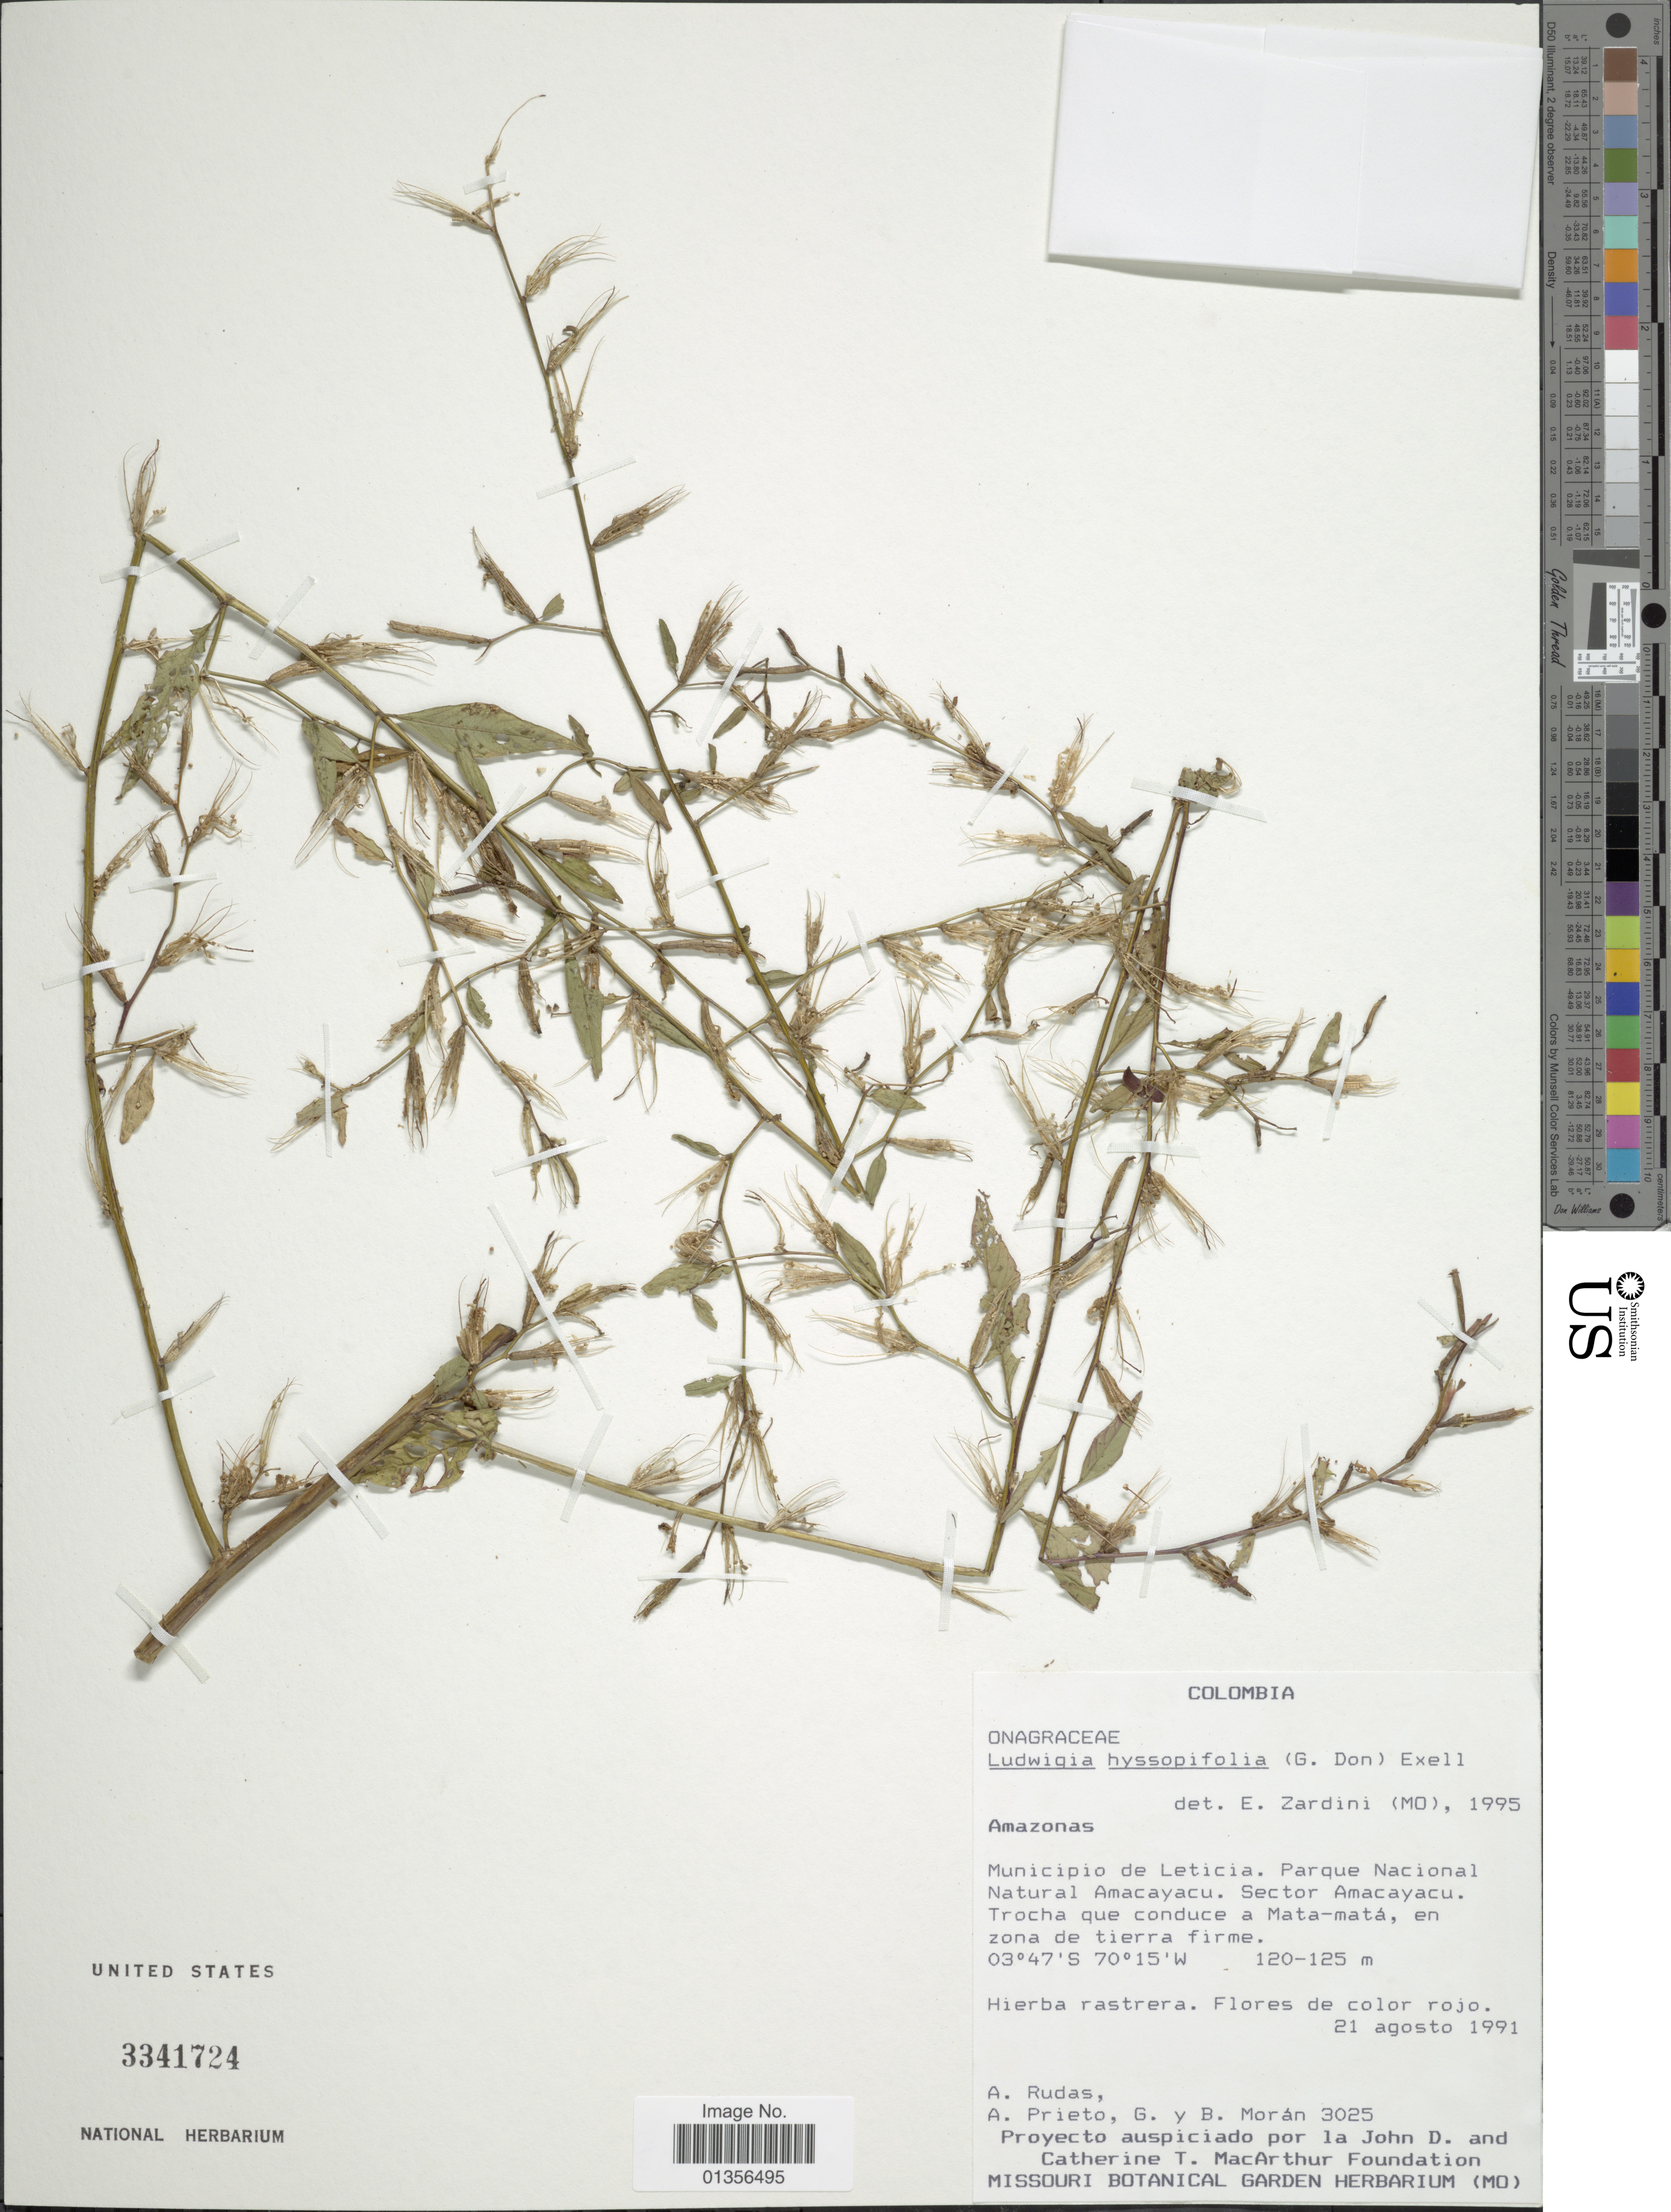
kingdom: Plantae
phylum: Tracheophyta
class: Magnoliopsida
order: Myrtales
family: Onagraceae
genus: Ludwigia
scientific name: Ludwigia hyssopifolia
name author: (G. Don) Exell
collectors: A. Rudas, A. Prieto, G. Moran & B. Moran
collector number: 3025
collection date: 1991-08-21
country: Colombia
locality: Amazonas. Municipio de Leticia. Parque Nacional Natural Amacayacu. Sector Amacayacu. Trocja que conduce a Mata-matá, en zona de tierra firme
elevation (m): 120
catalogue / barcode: US 3341724